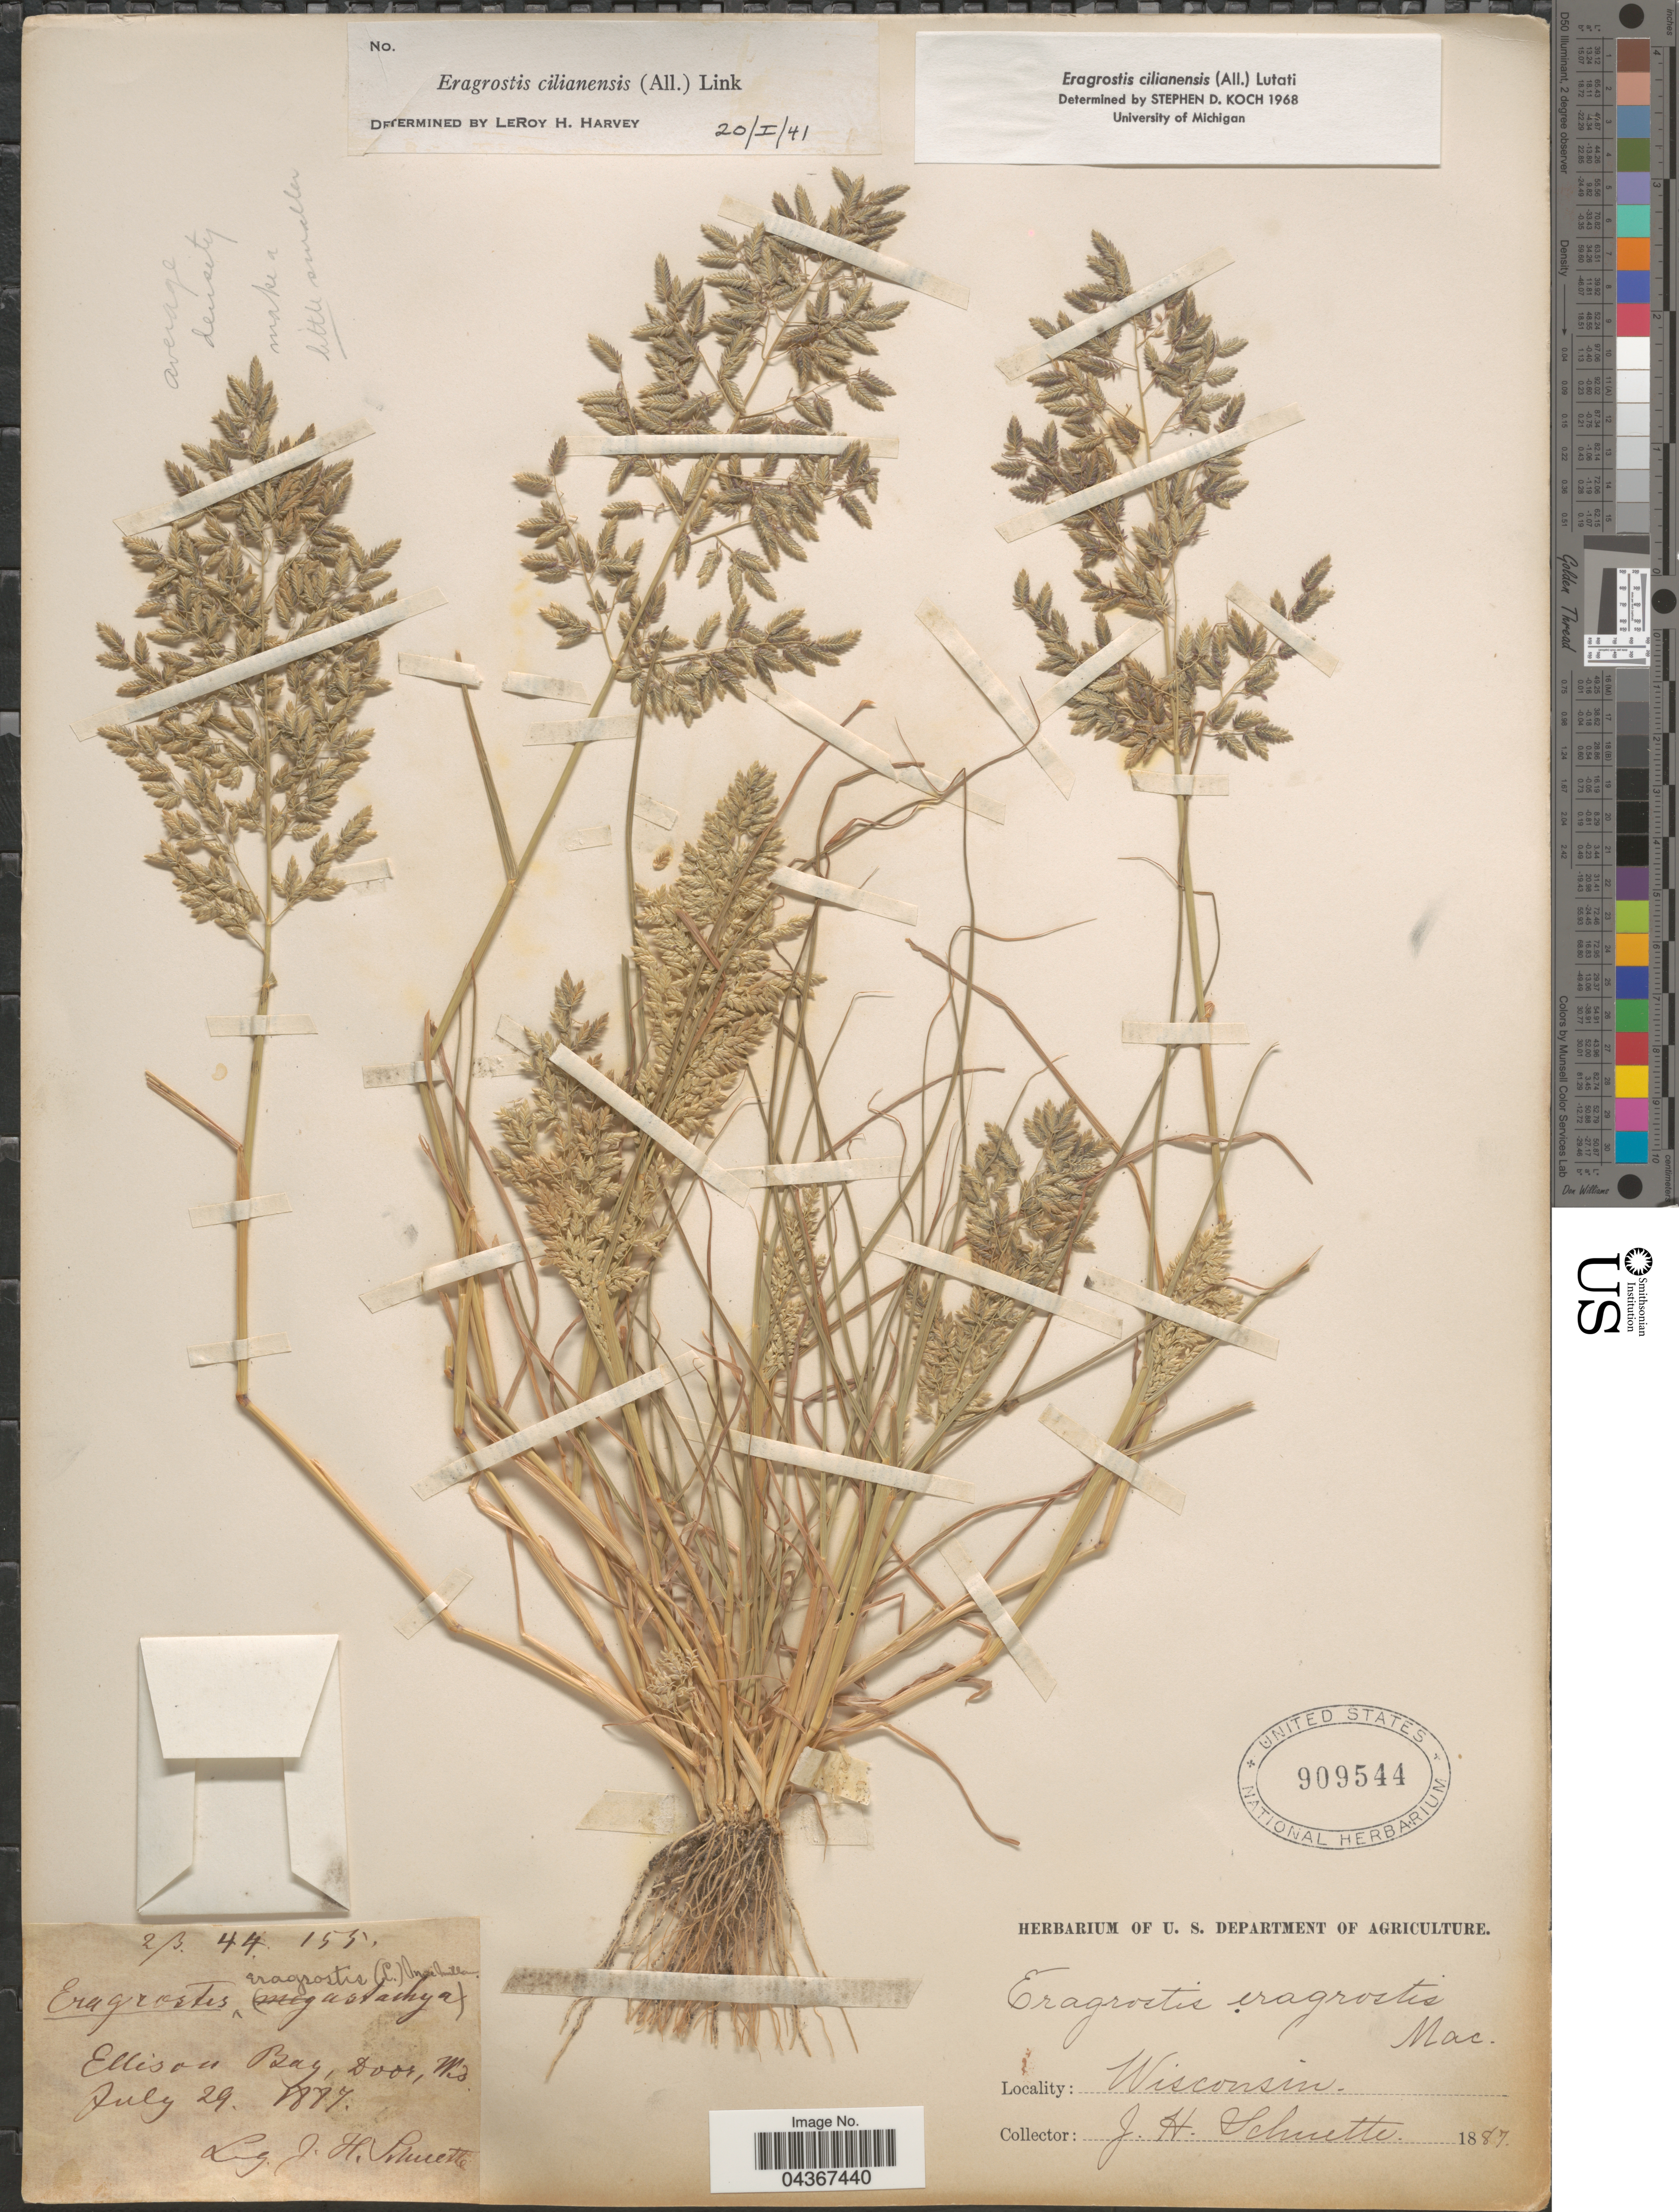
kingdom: Plantae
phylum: Tracheophyta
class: Liliopsida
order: Poales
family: Poaceae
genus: Eragrostis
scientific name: Eragrostis cilianensis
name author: (Bellardi) Vignolo ex Janch.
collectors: J. H. Schuette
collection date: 1887-07-29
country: United States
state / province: Wisconsin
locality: Ellison Bay, Door.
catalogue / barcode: US 909544